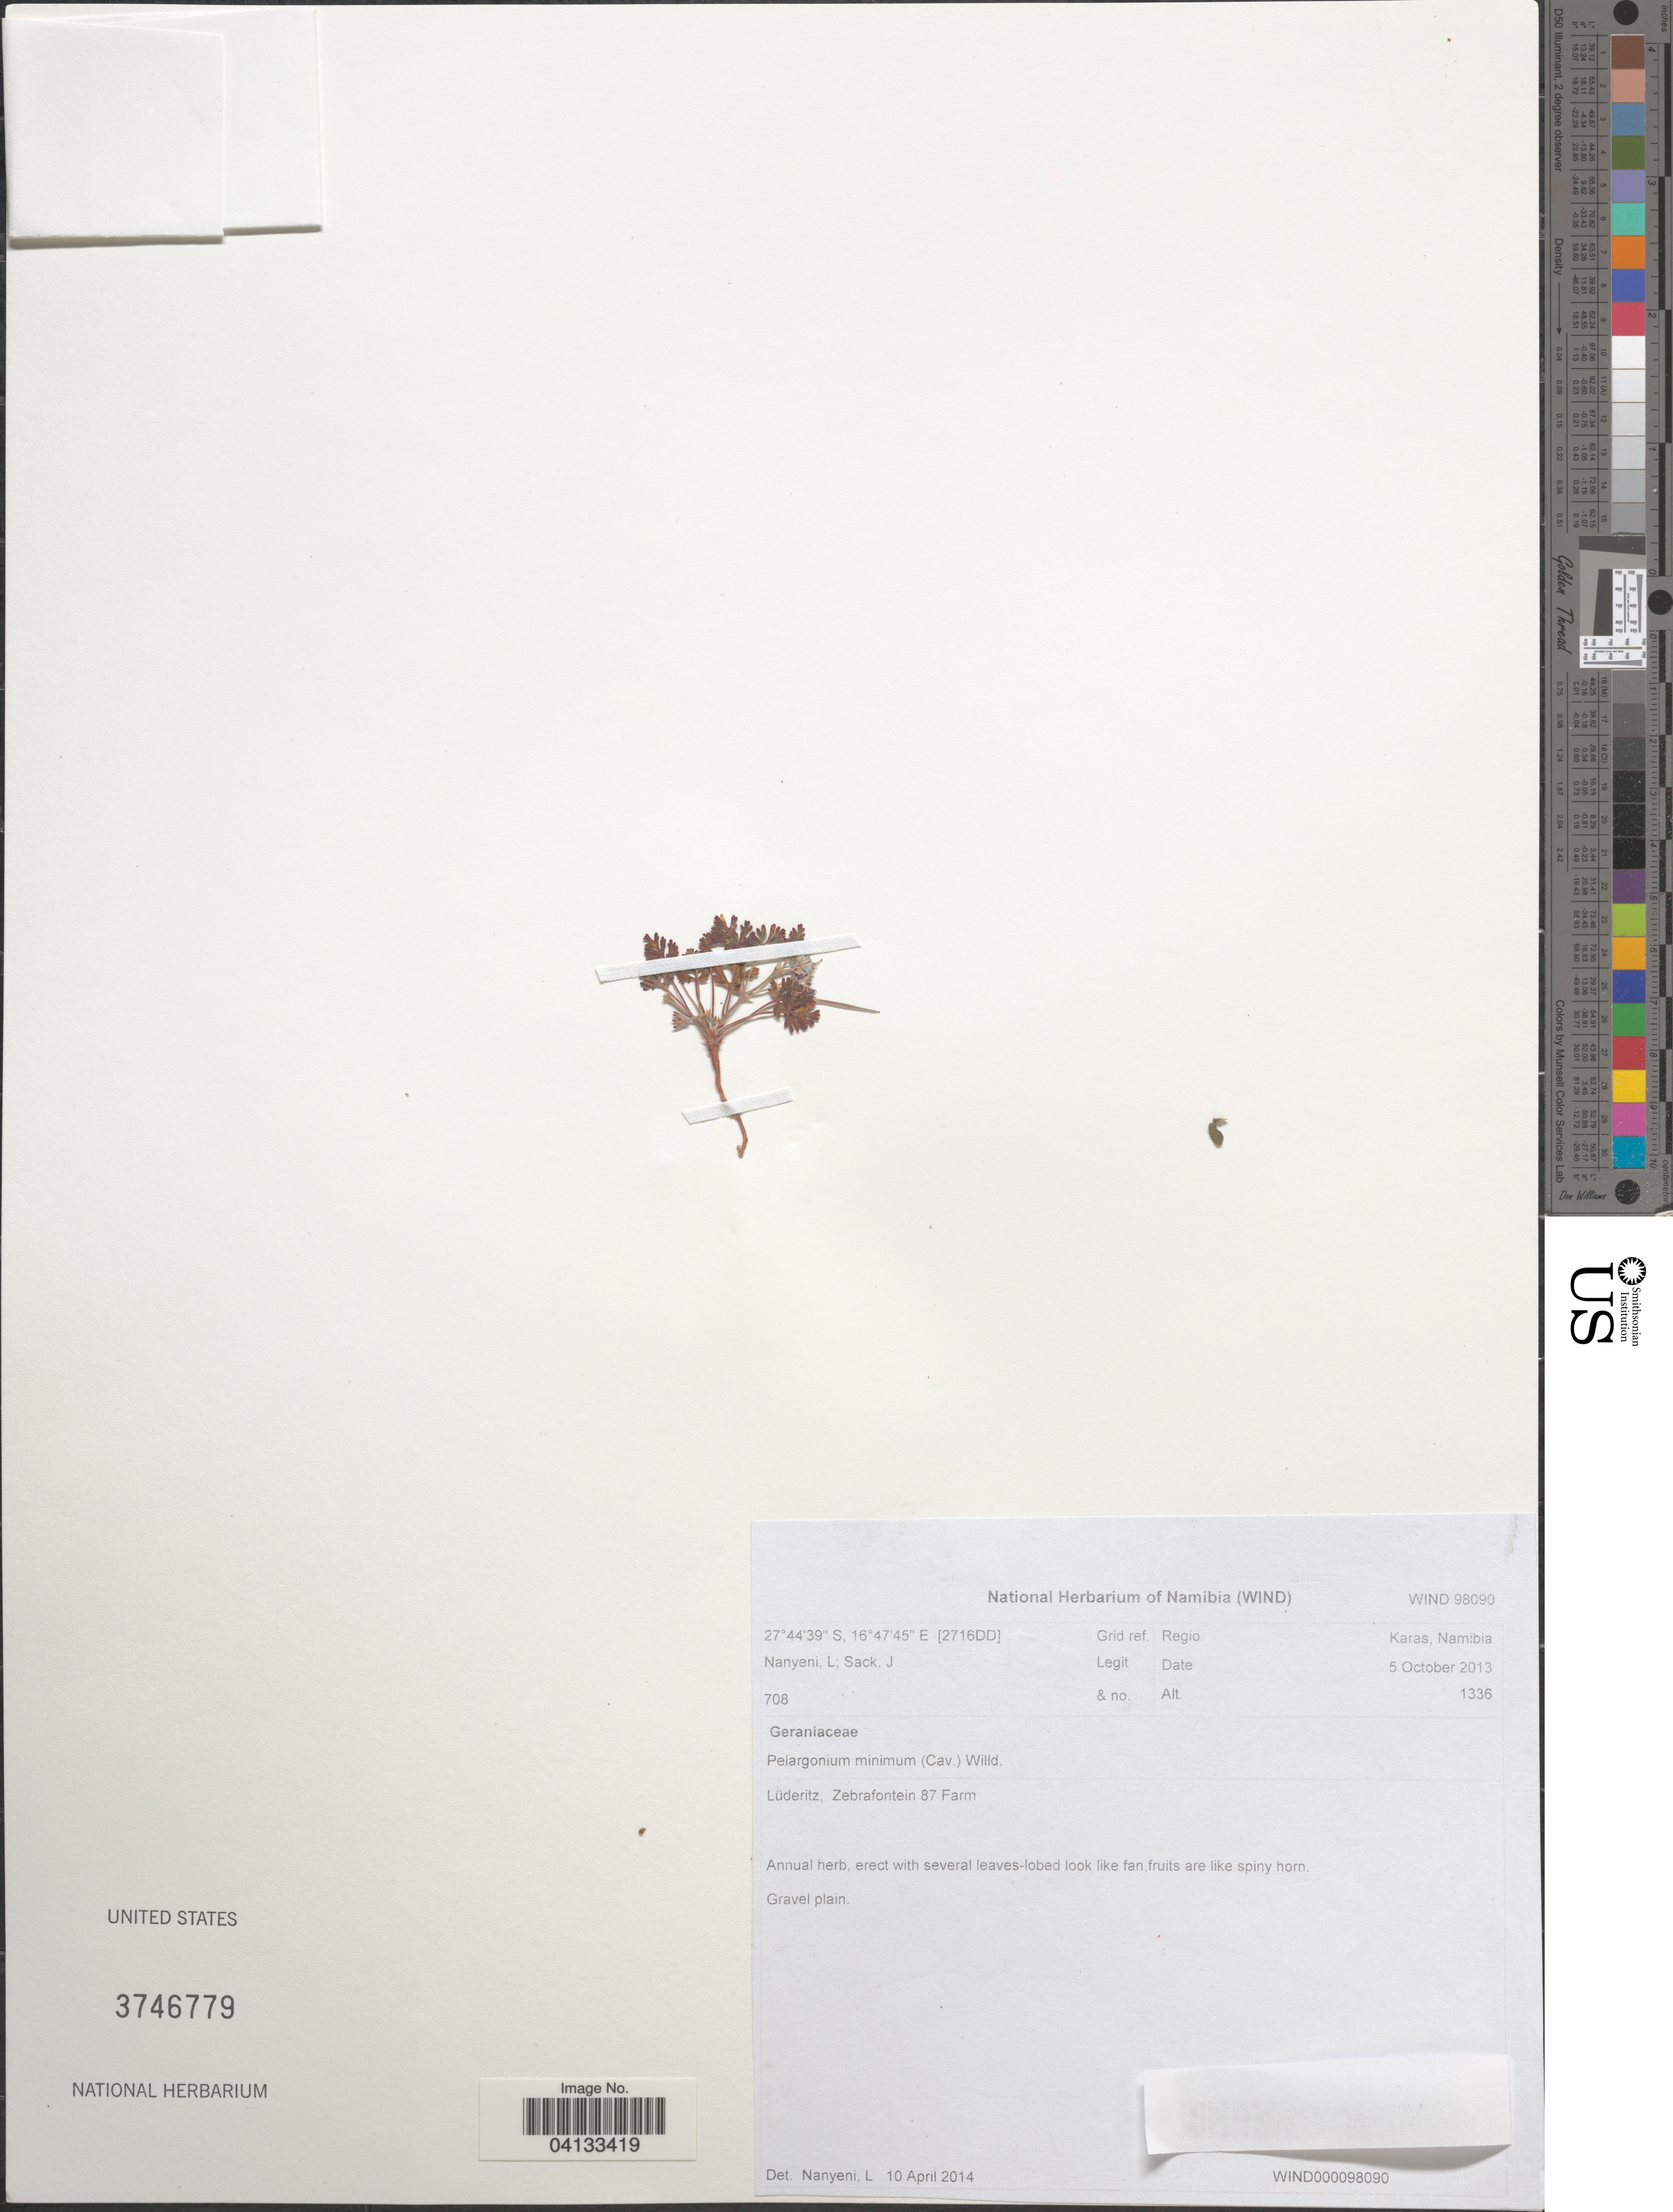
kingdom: Plantae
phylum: Tracheophyta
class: Magnoliopsida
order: Geraniales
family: Geraniaceae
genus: Pelargonium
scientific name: Pelargonium minimum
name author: Willd.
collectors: L. Nanyeni & J. Sack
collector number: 708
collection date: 2013-10-05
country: Namibia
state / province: Karas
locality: Grid ref. Regio Karas. Lüderitz, Zebrafontein 87 Farm. [2716DB].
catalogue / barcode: US 3746779